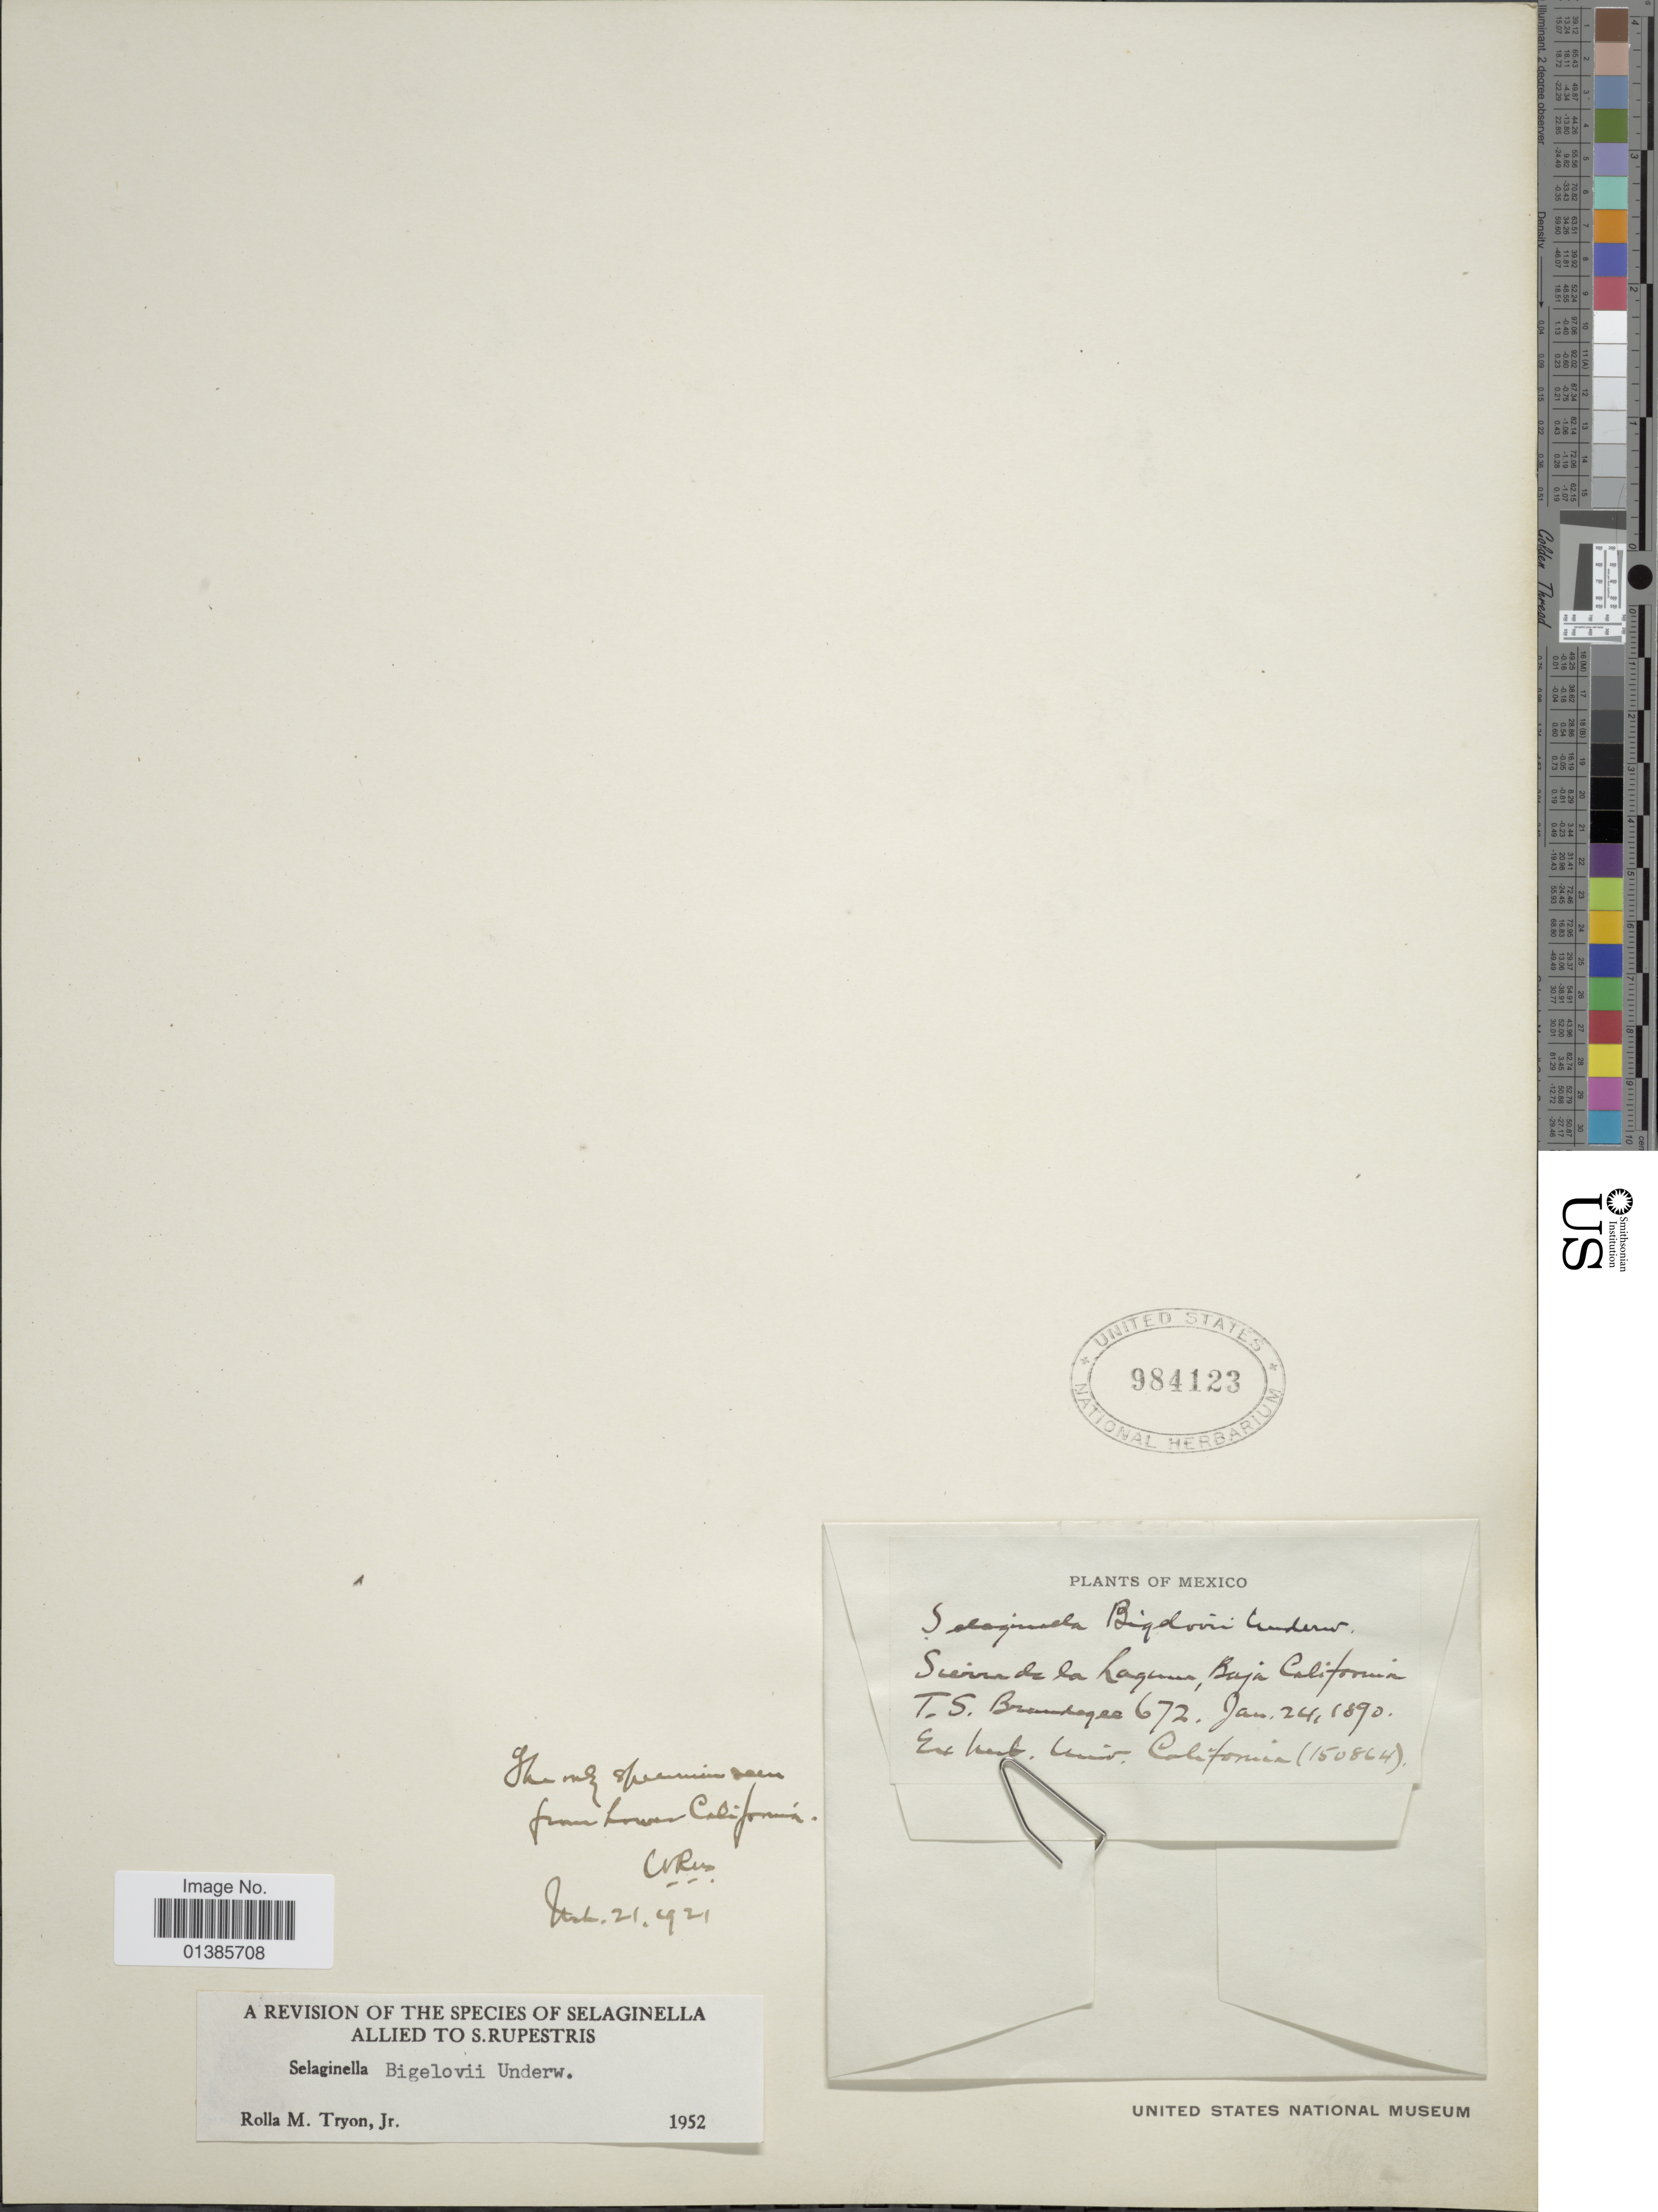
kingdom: Plantae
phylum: Tracheophyta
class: Lycopodiopsida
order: Selaginellales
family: Selaginellaceae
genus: Selaginella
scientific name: Selaginella bigelovii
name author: Underw.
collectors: T. S. Brandegee (herbarium)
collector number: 672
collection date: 1890-01-24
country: Mexico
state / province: Baja California Sur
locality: Sierra de la Laguna.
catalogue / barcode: US 984123